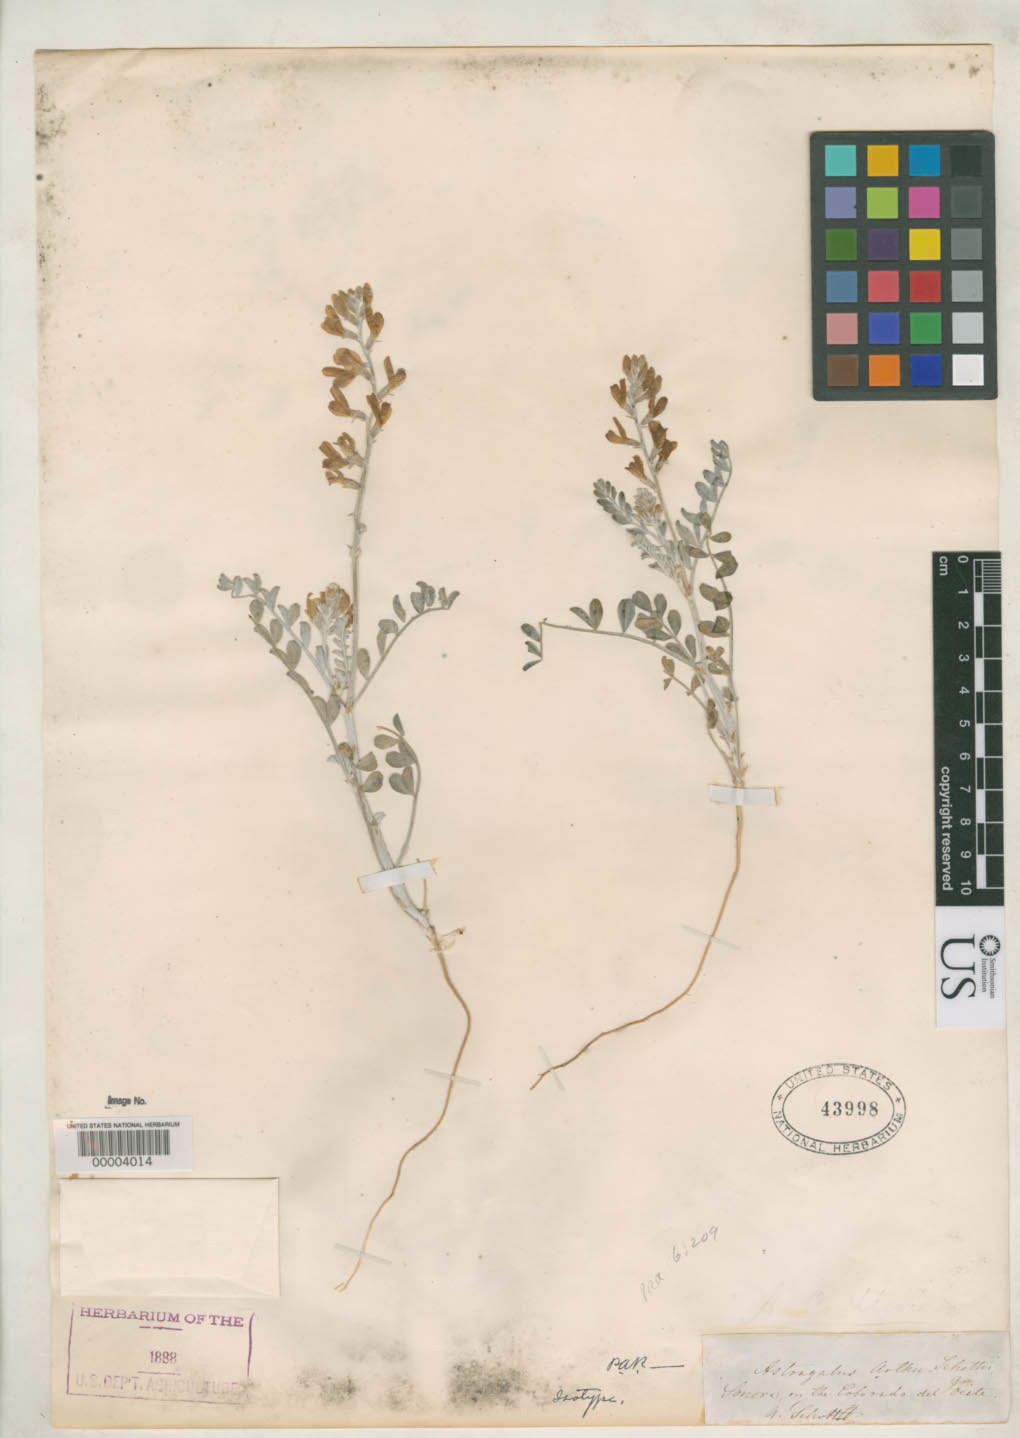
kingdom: Plantae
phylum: Tracheophyta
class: Magnoliopsida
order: Fabales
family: Fabaceae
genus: Astragalus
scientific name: Astragalus arthu-schottii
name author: A. Gray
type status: Isolectotype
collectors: A. C. V. Schott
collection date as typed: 1885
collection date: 1855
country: United States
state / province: Arizona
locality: Sonora on the Colorado del Oeste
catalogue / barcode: US 43998